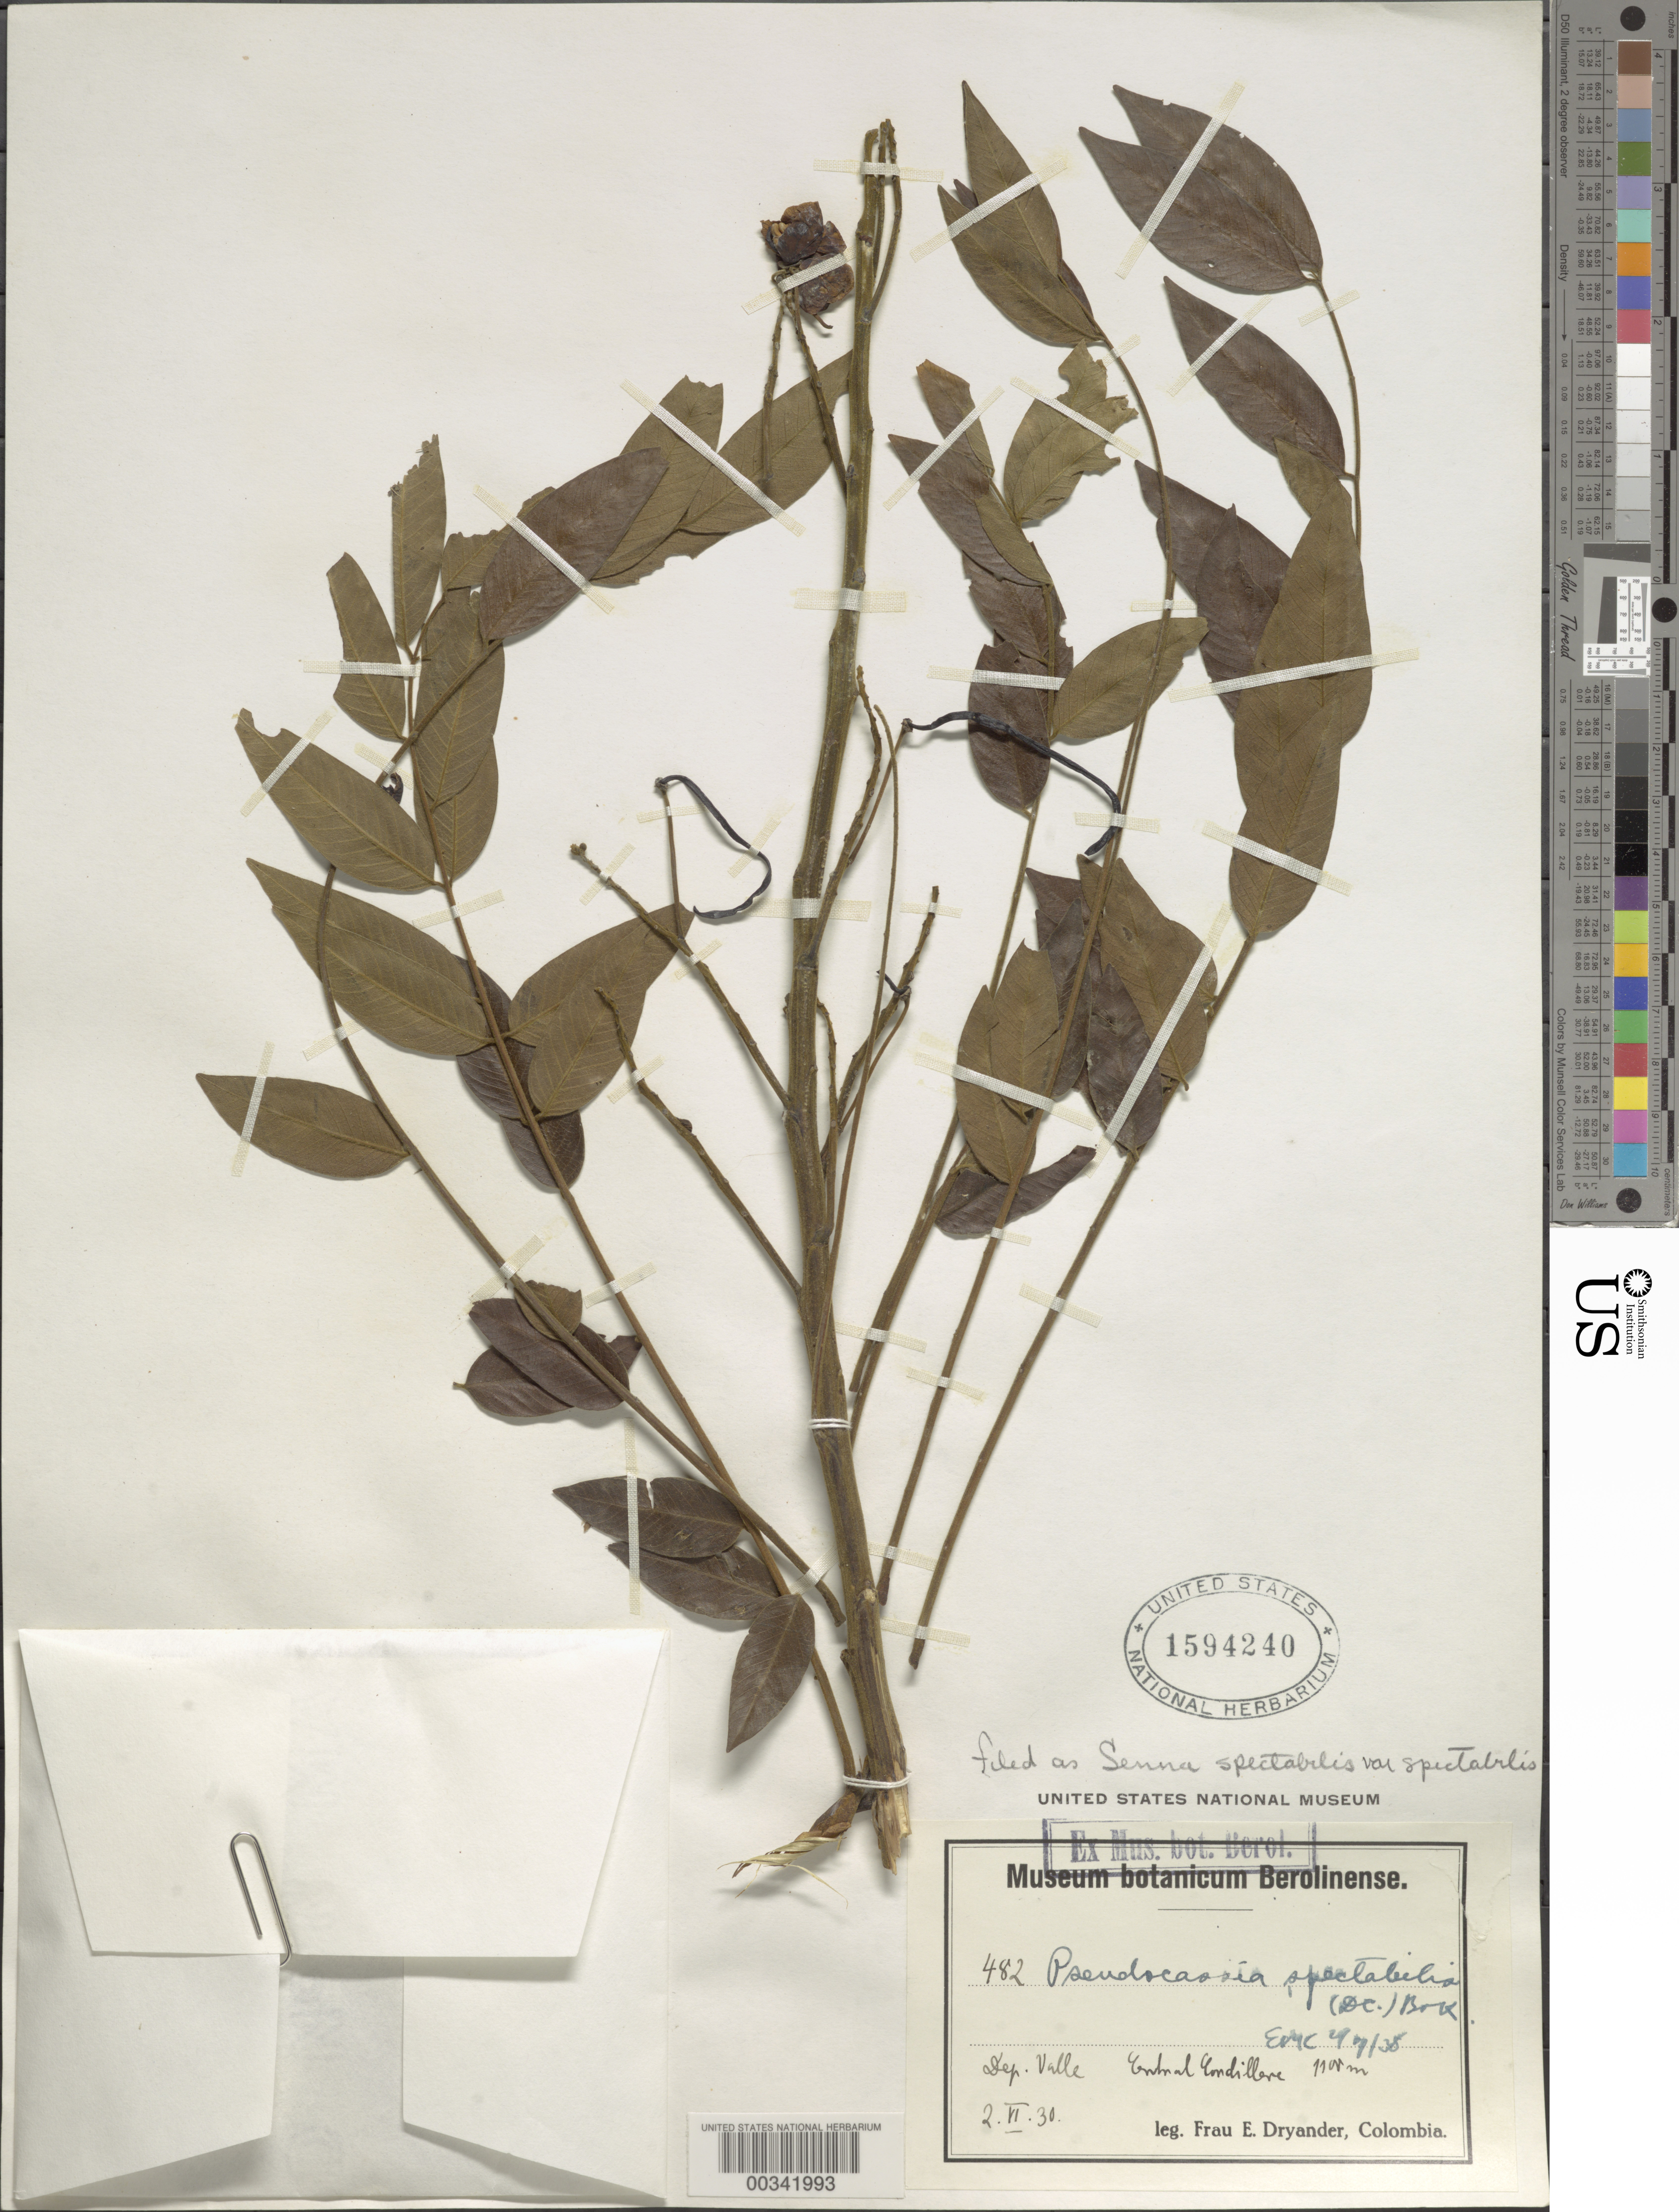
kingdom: Plantae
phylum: Tracheophyta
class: Magnoliopsida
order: Fabales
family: Fabaceae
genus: Senna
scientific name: Senna spectabilis var. spectabilis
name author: (DC.) H.S. Irwin & Barneby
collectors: E. I. Dryander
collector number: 482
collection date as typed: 02 Jun 1930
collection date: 1930-06-02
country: Colombia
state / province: Valle del Cauca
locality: Central Cordillera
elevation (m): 1100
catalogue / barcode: US 1594240